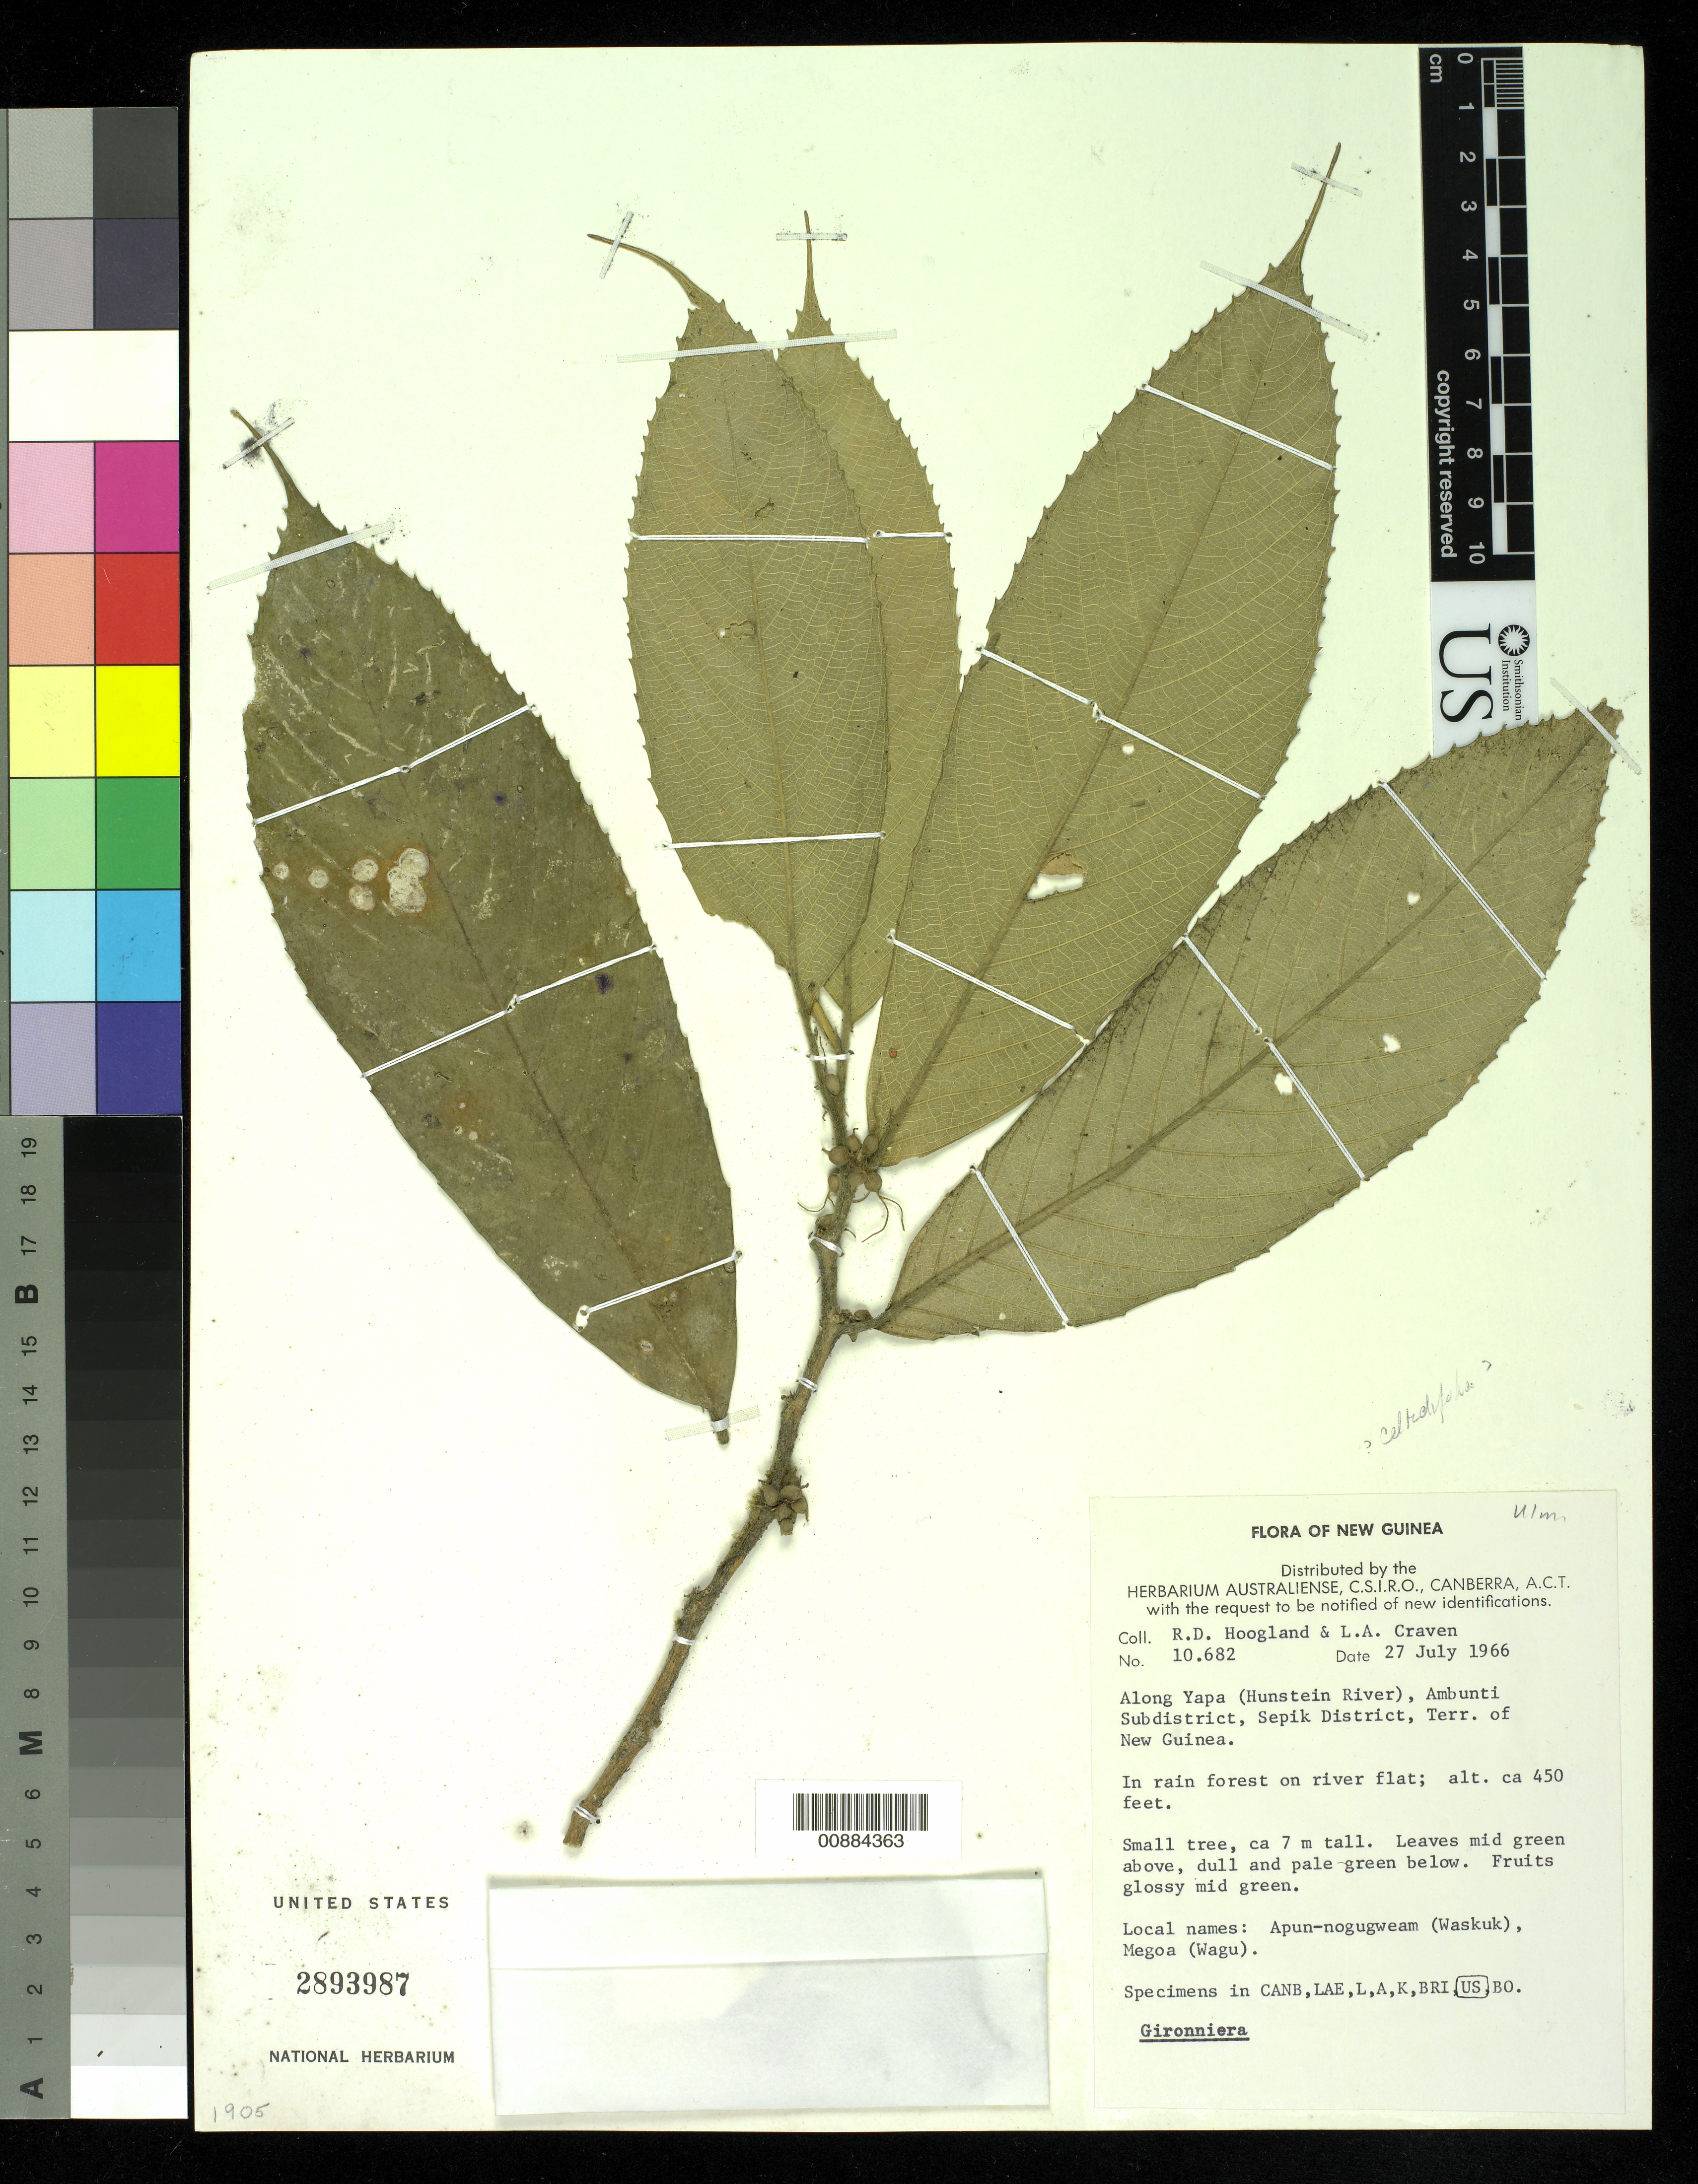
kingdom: Plantae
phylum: Tracheophyta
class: Magnoliopsida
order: Rosales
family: Cannabaceae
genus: Gironniera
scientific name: Gironniera celtidifolia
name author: Gaudich.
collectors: R. D. Hoogland & L. A. Craven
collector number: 10682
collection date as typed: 27 Jul 1966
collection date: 1966-07-27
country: Papua New Guinea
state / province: East Sepik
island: New Guinea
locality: Along Yapa (Hunstein River), Ambunti Subdistrict, Terr. Of New Guinea.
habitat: In rainforest on river flat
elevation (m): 137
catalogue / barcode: US 2893987